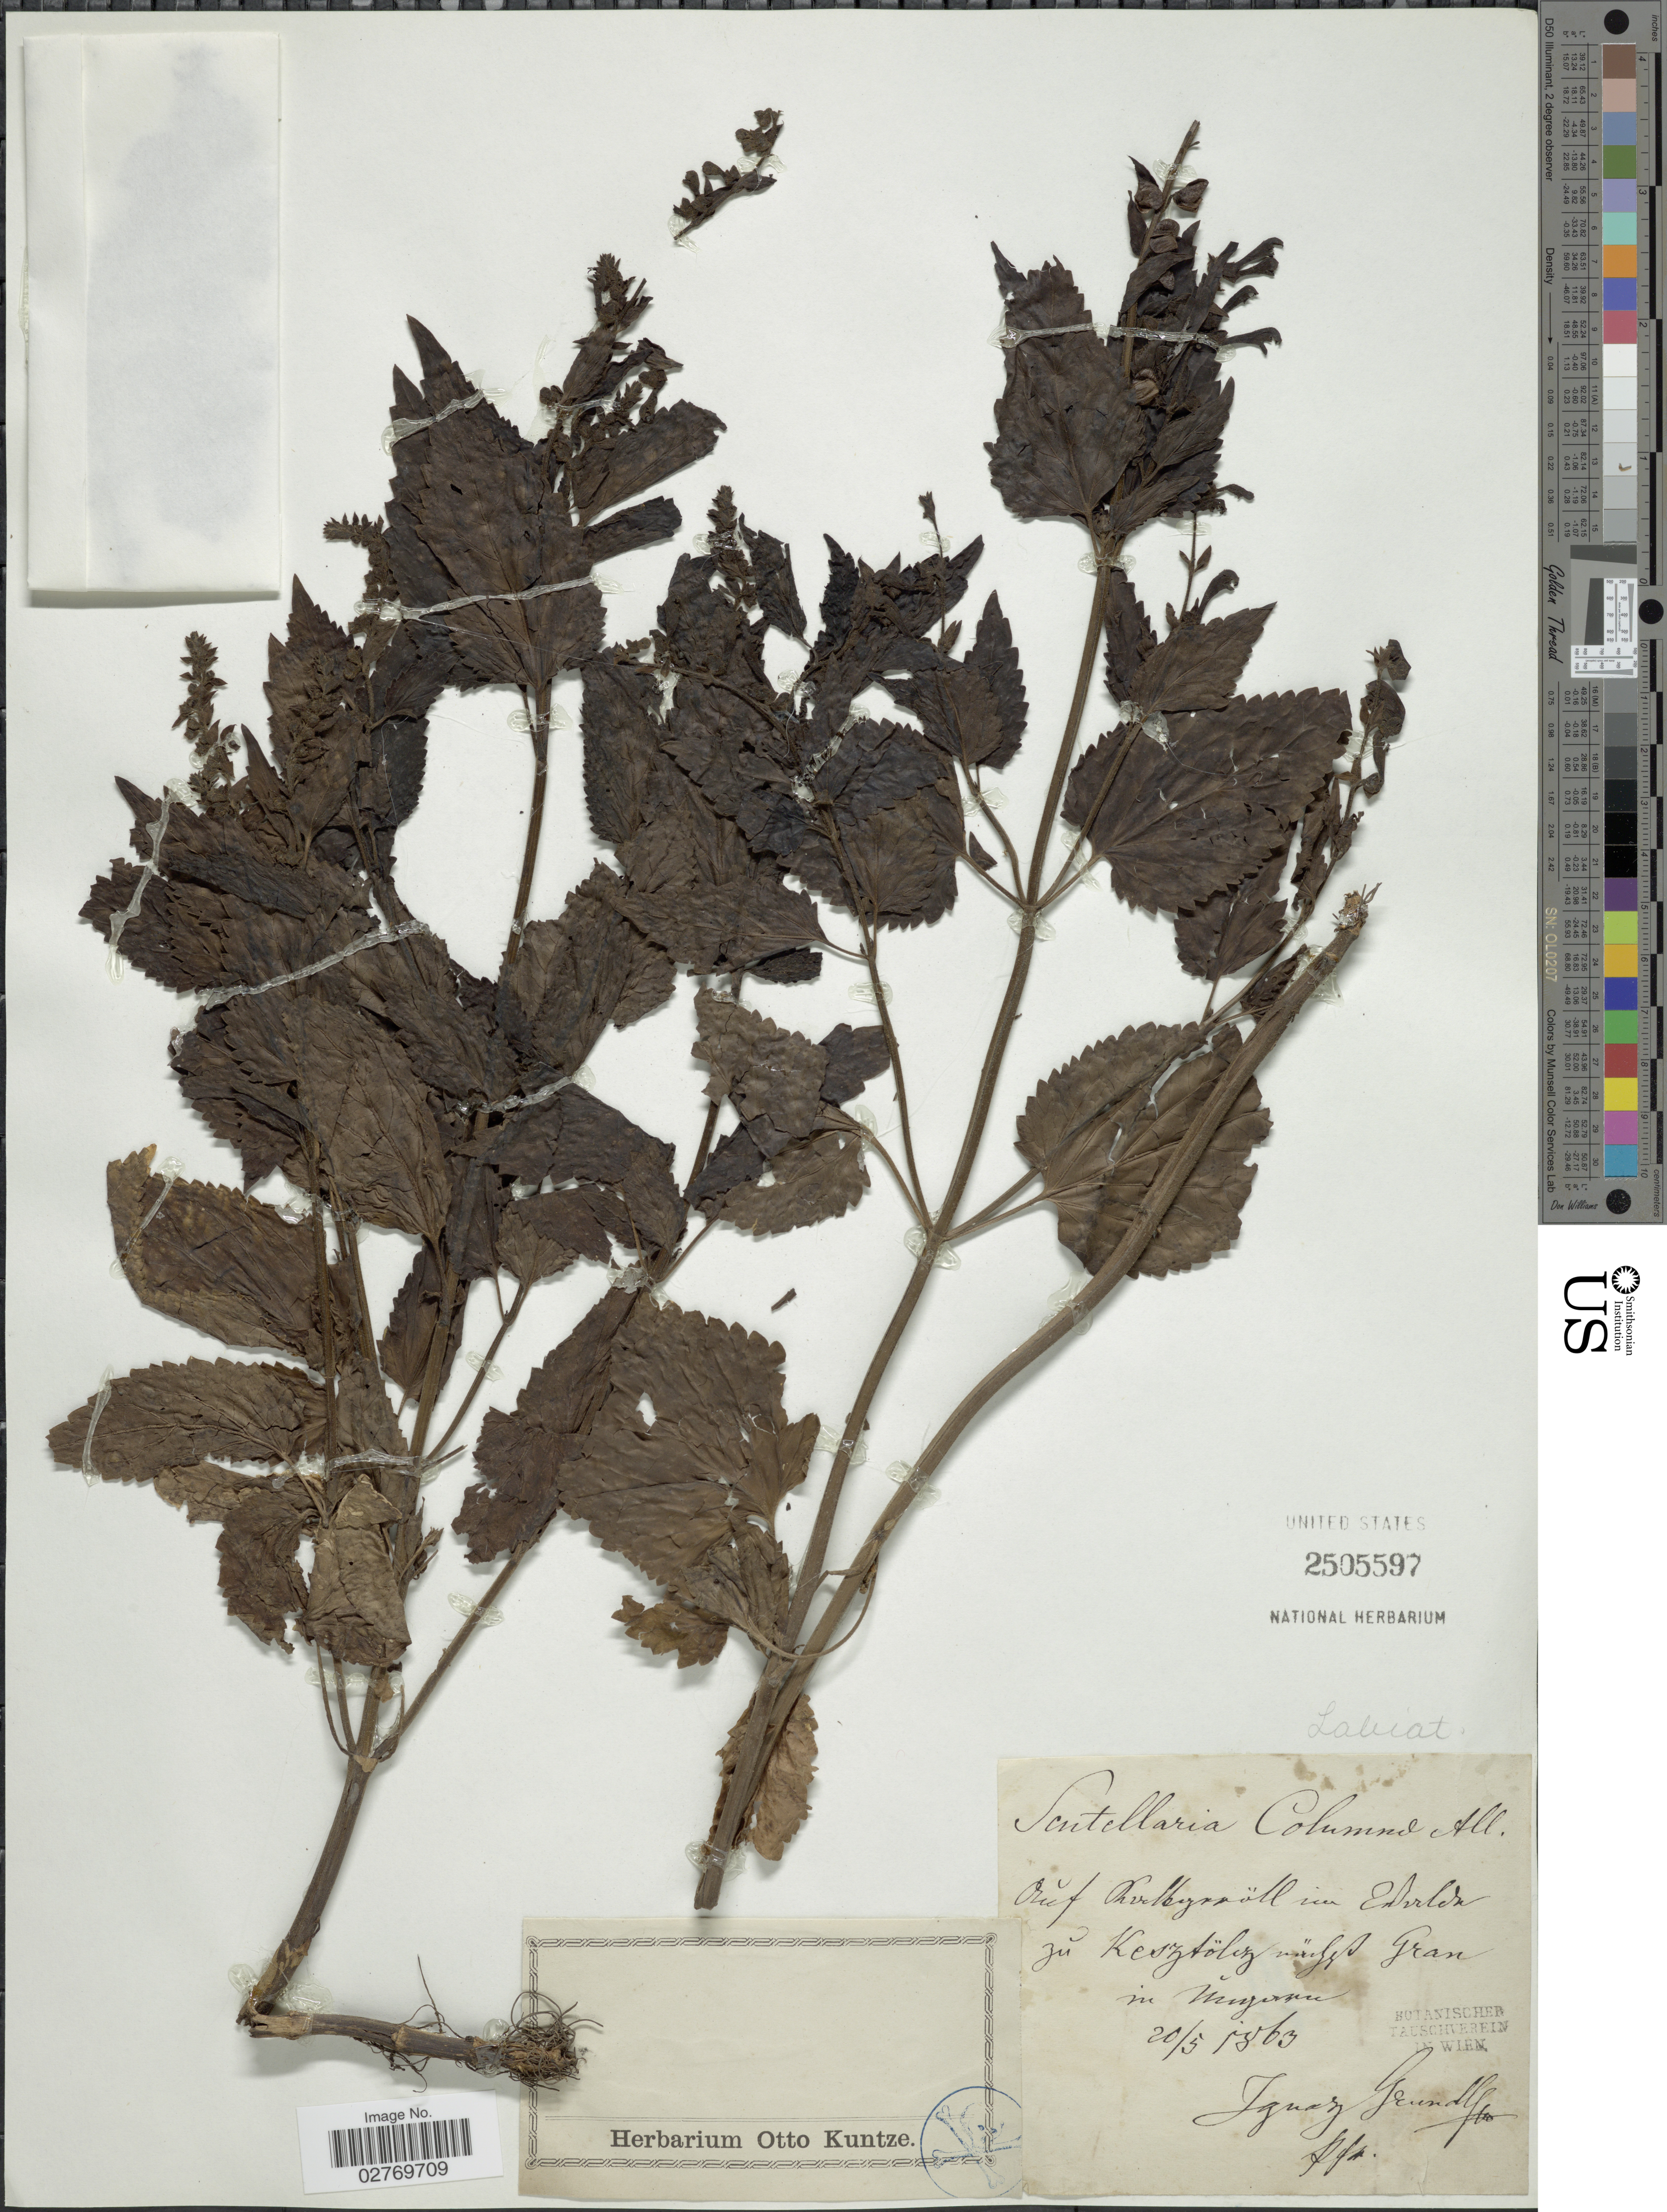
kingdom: Plantae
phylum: Tracheophyta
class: Magnoliopsida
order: Lamiales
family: Lamiaceae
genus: Scutellaria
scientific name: Scutellaria columnae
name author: All.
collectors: I. Grundl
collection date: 1863-05-20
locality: Auf Anvelbezrröll im Ehrler zu Kesztölez mügzt [interpreted] Grand in Miyom.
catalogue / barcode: US 2505597